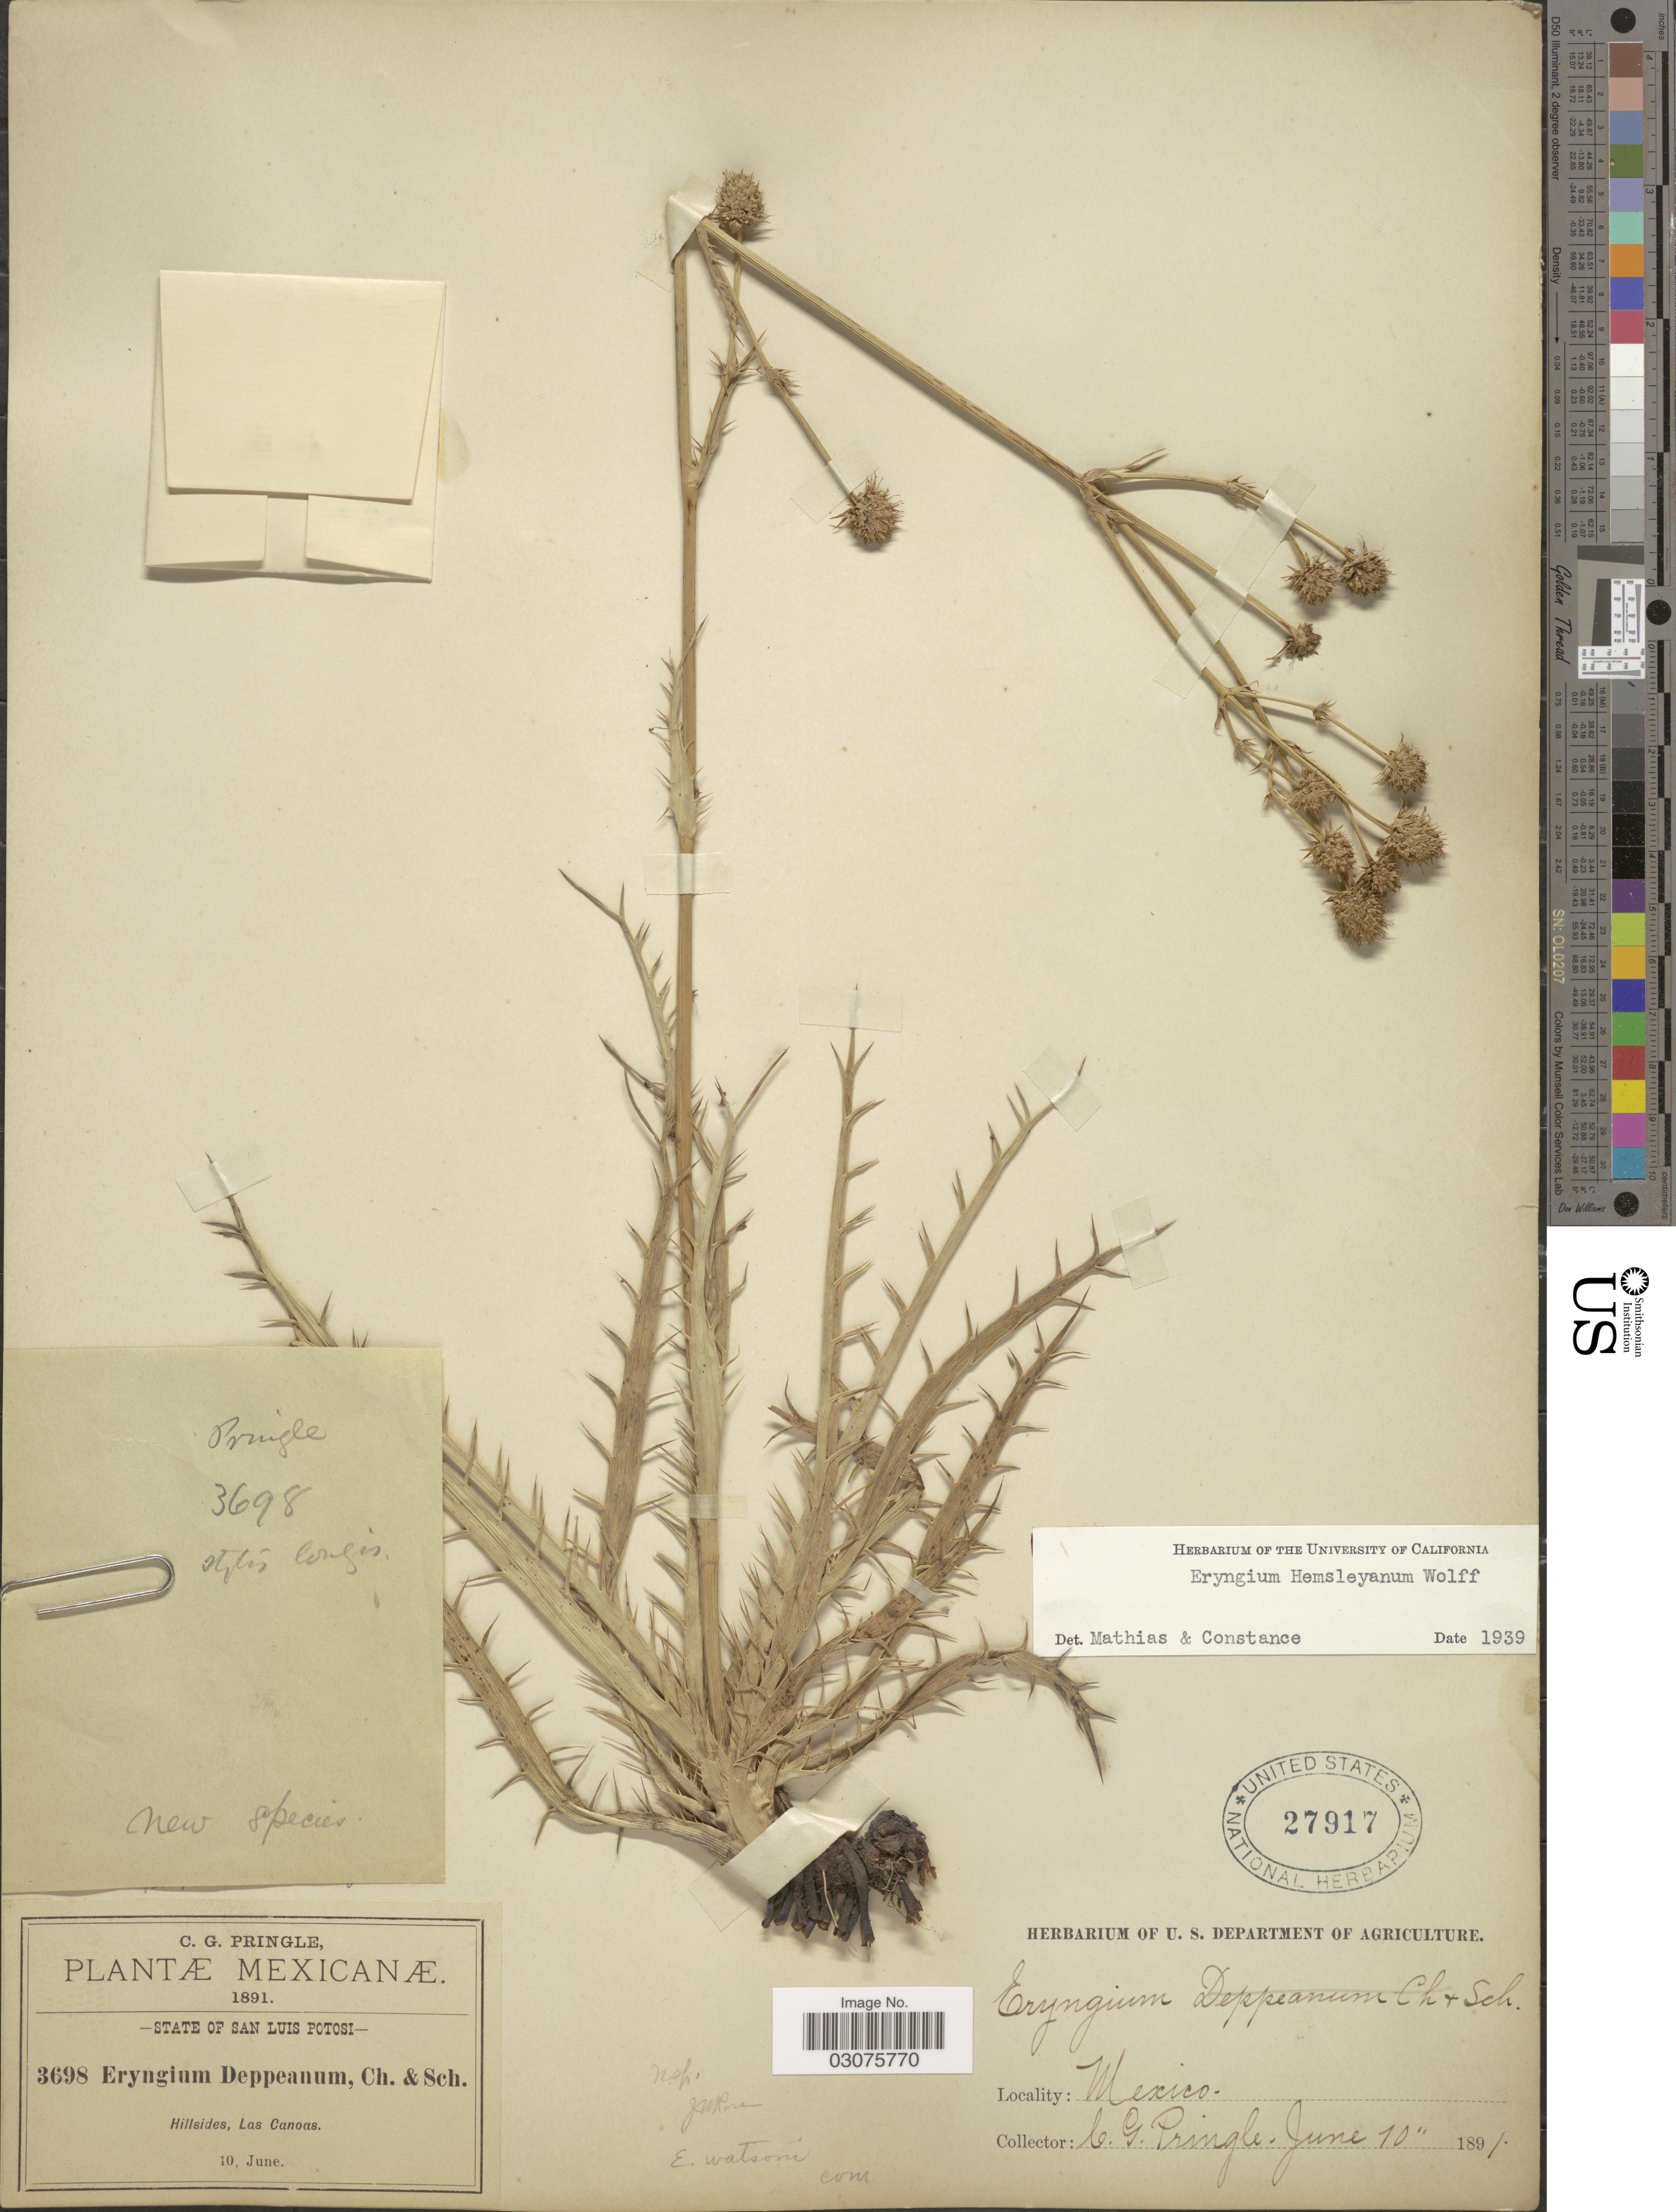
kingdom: Plantae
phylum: Tracheophyta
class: Magnoliopsida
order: Apiales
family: Apiaceae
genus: Eryngium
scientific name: Eryngium hemsleyanum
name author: H. Wolff in Engl.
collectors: C. G. Pringle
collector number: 3698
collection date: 1891-06-10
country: Mexico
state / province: San Luis Potosí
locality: Hillsides, Las Canoas.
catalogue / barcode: US 27917